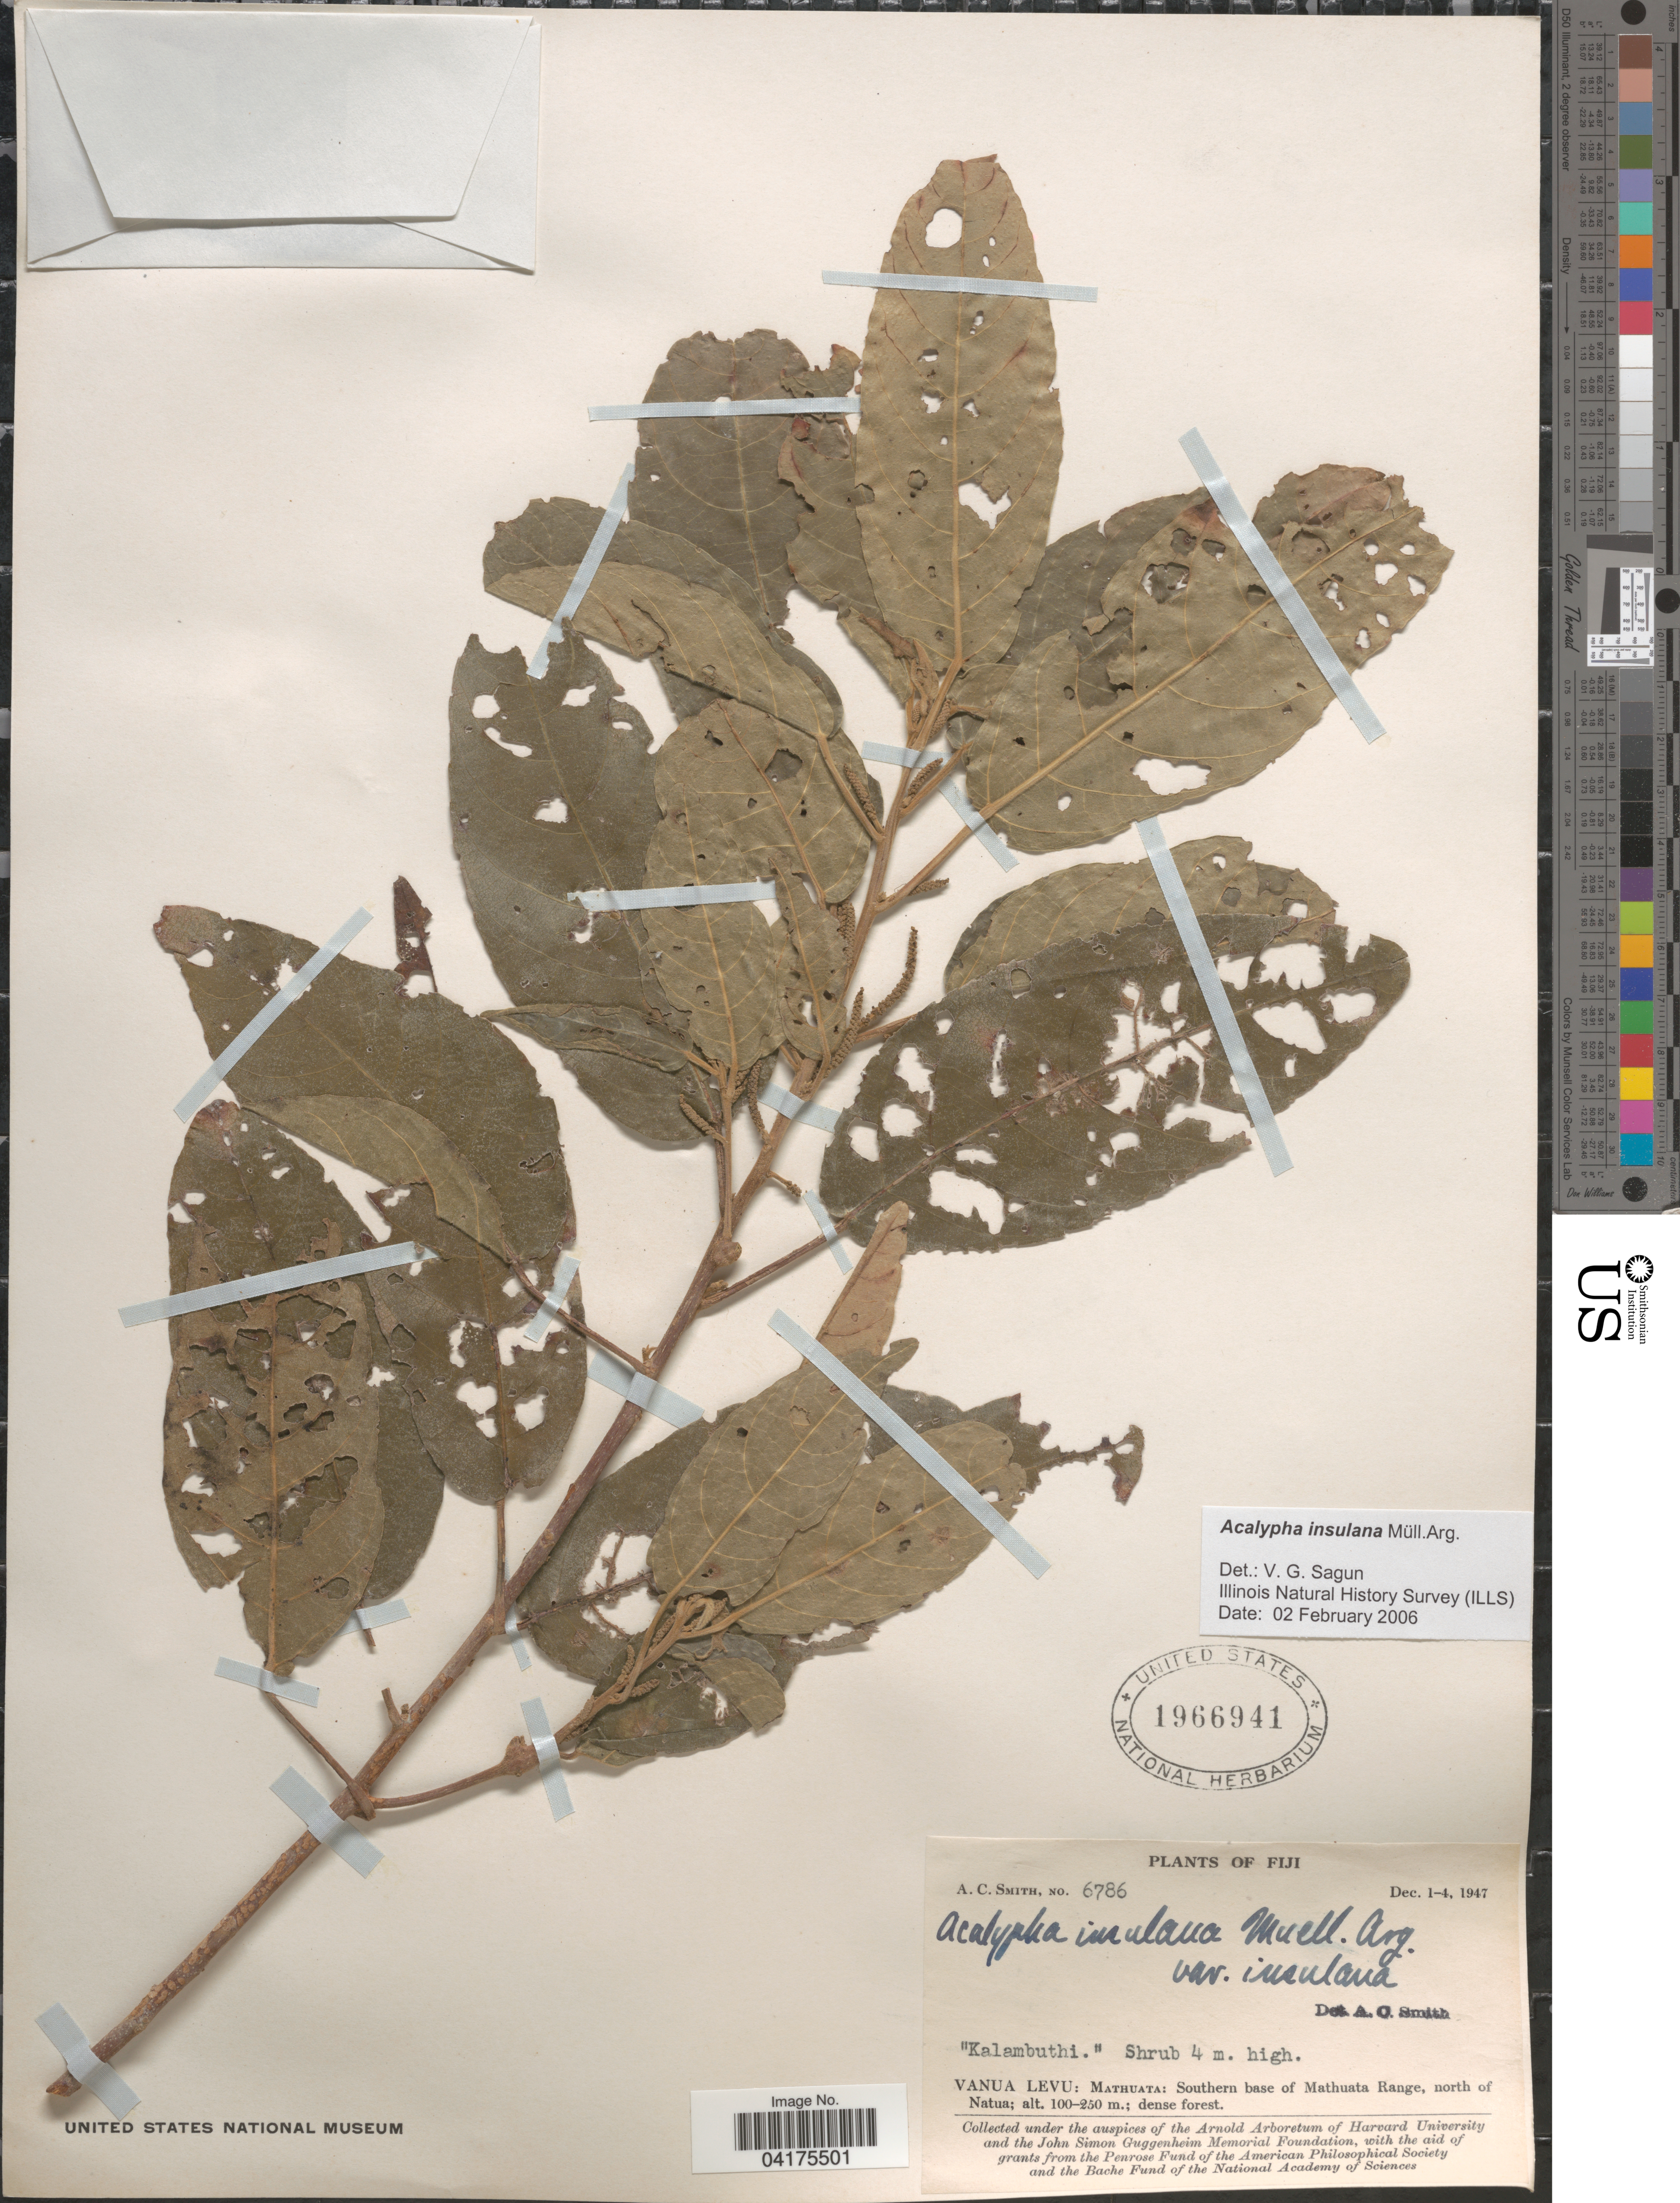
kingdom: Plantae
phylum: Tracheophyta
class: Magnoliopsida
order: Malpighiales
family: Euphorbiaceae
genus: Acalypha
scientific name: Acalypha insulana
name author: Müll. Arg.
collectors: A. C. Smith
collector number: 6786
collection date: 1947-12-01/1947-12-04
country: Fiji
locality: Vanua Levu: Mathuata: Southern base of Mathuata Range, north of Natua.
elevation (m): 100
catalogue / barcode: US 1966941